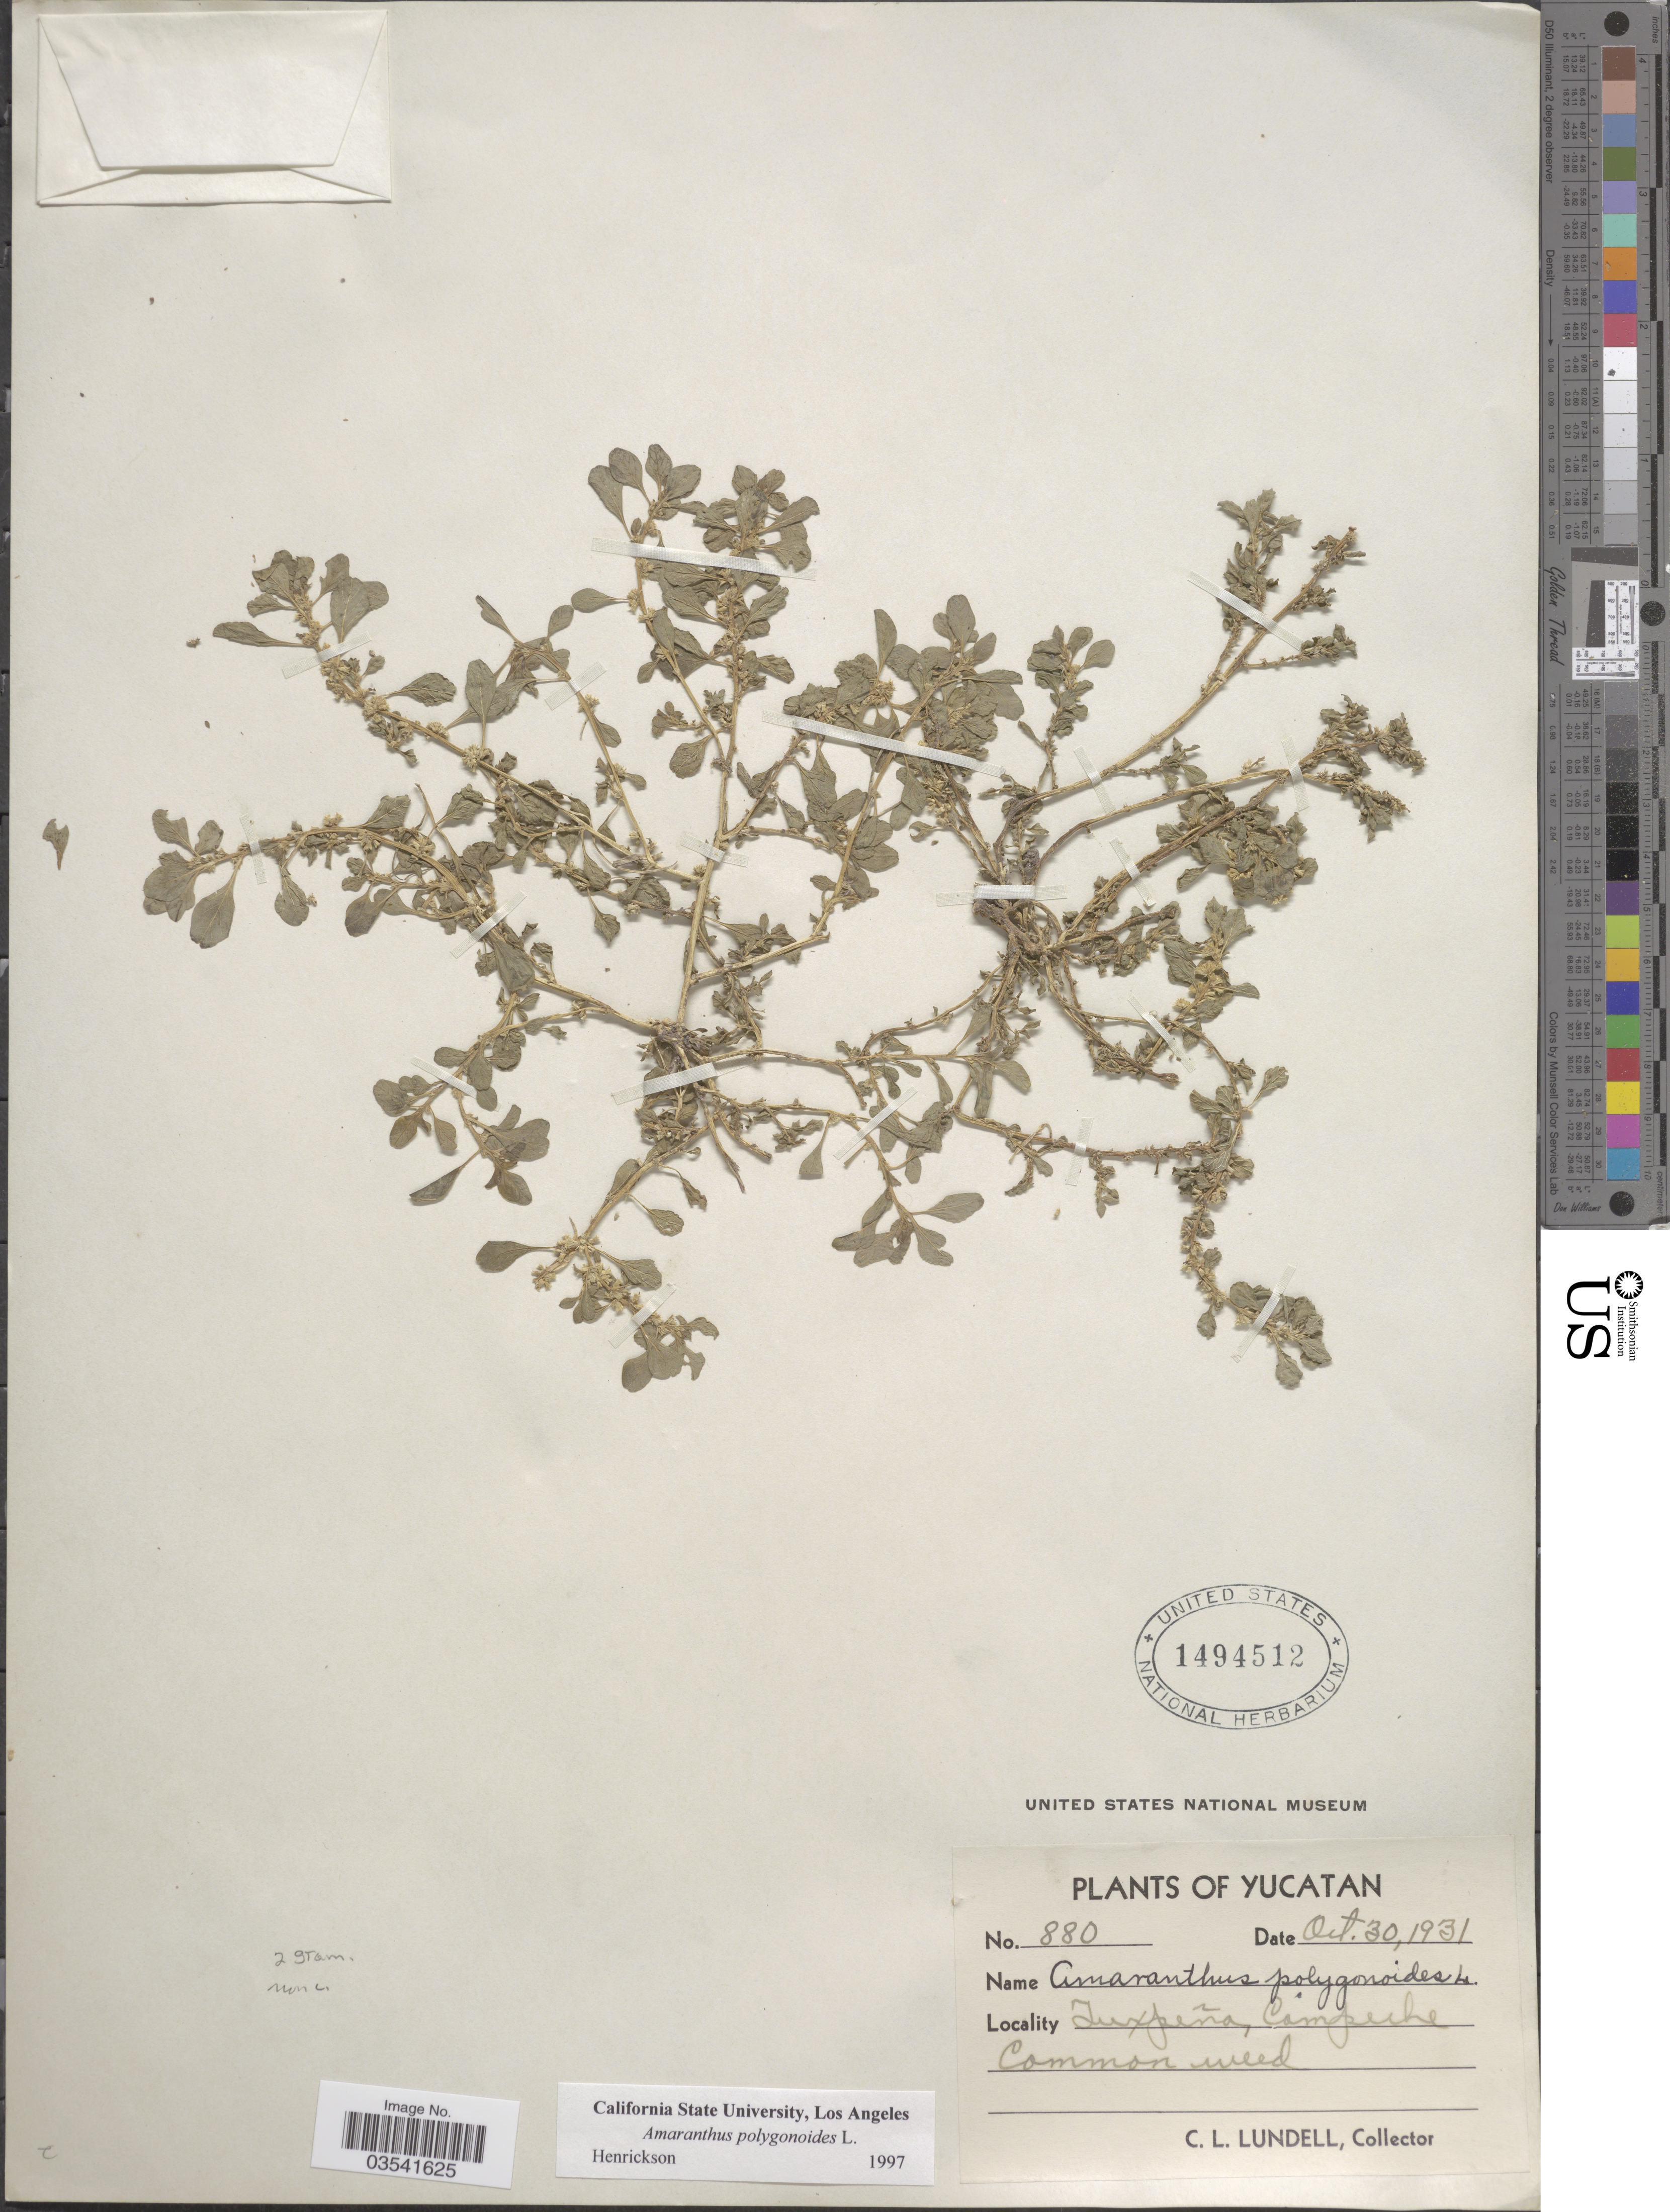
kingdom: Plantae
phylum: Tracheophyta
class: Magnoliopsida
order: Caryophyllales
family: Amaranthaceae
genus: Amaranthus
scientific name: Amaranthus polygonoides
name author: L.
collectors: C. L. Lundell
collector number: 880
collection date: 1931-10-30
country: Mexico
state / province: Campeche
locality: Yucatan. Tuxpeña.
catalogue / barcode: US 1494512